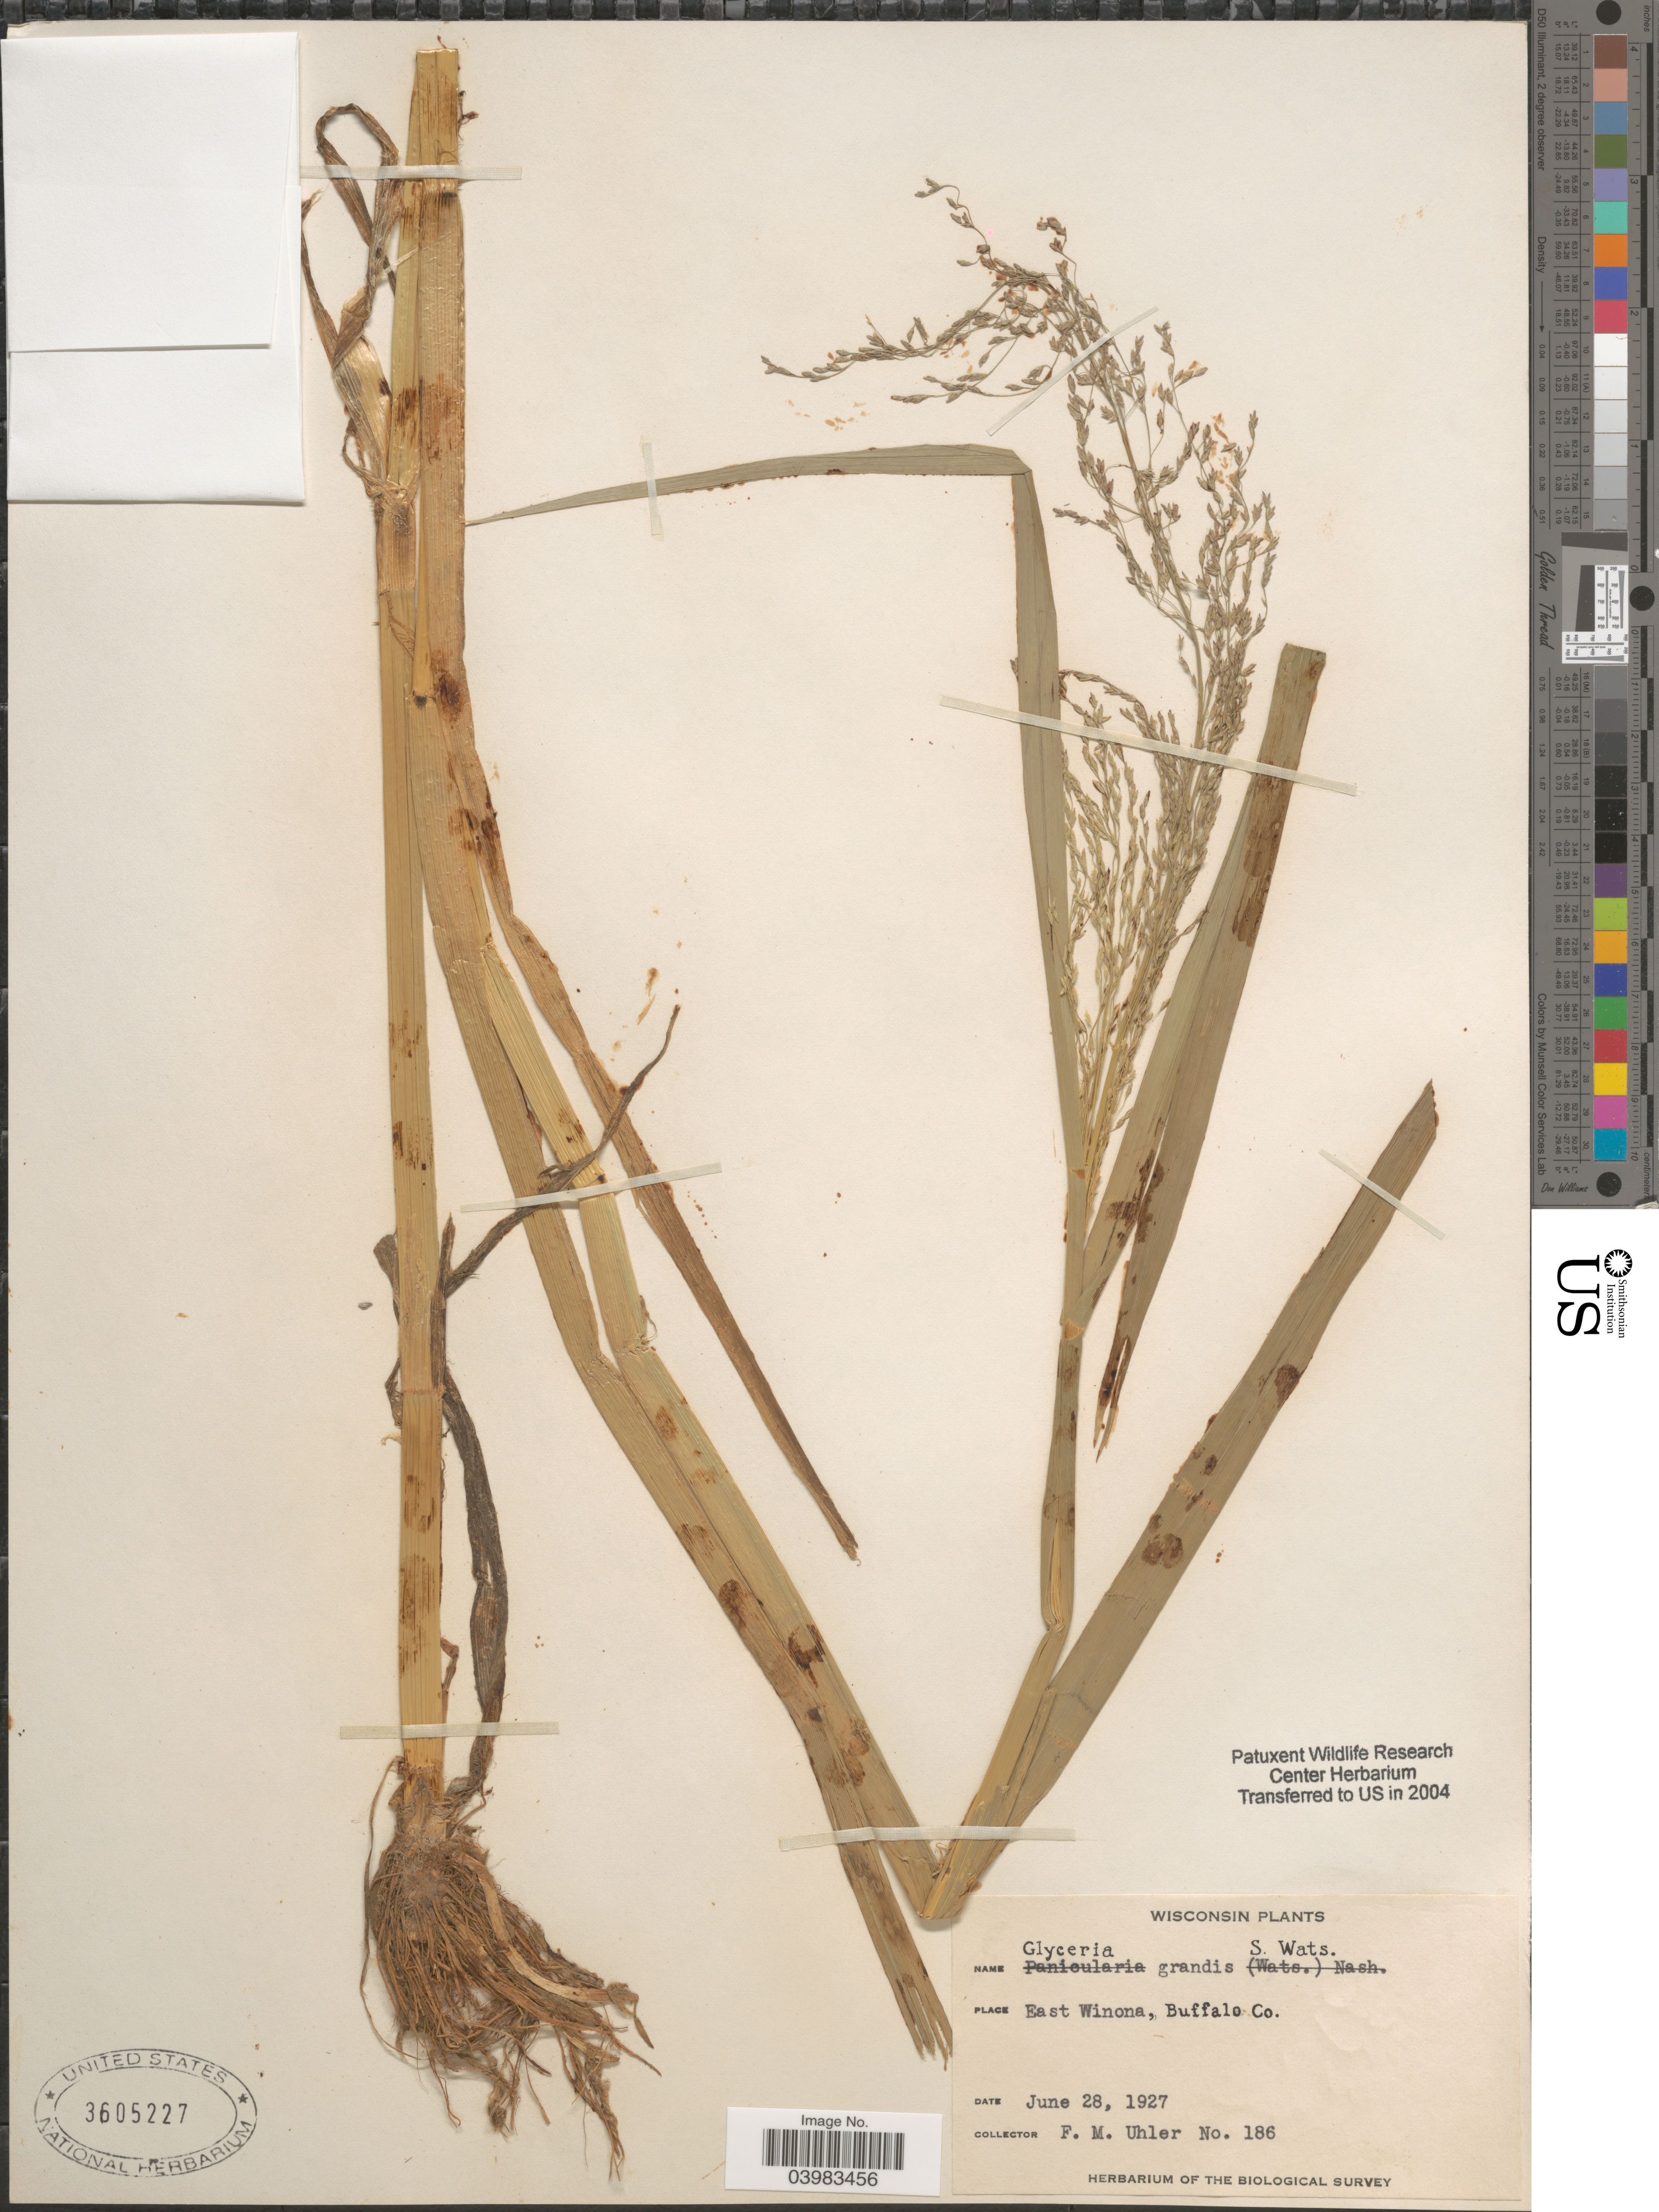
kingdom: Plantae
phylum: Tracheophyta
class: Liliopsida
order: Poales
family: Poaceae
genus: Glyceria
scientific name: Glyceria grandis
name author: S. Watson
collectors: F. M. Uhler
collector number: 186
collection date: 1927-06-28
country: United States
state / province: Wisconsin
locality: East Winona, Buffalo Co.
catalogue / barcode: US 3605227